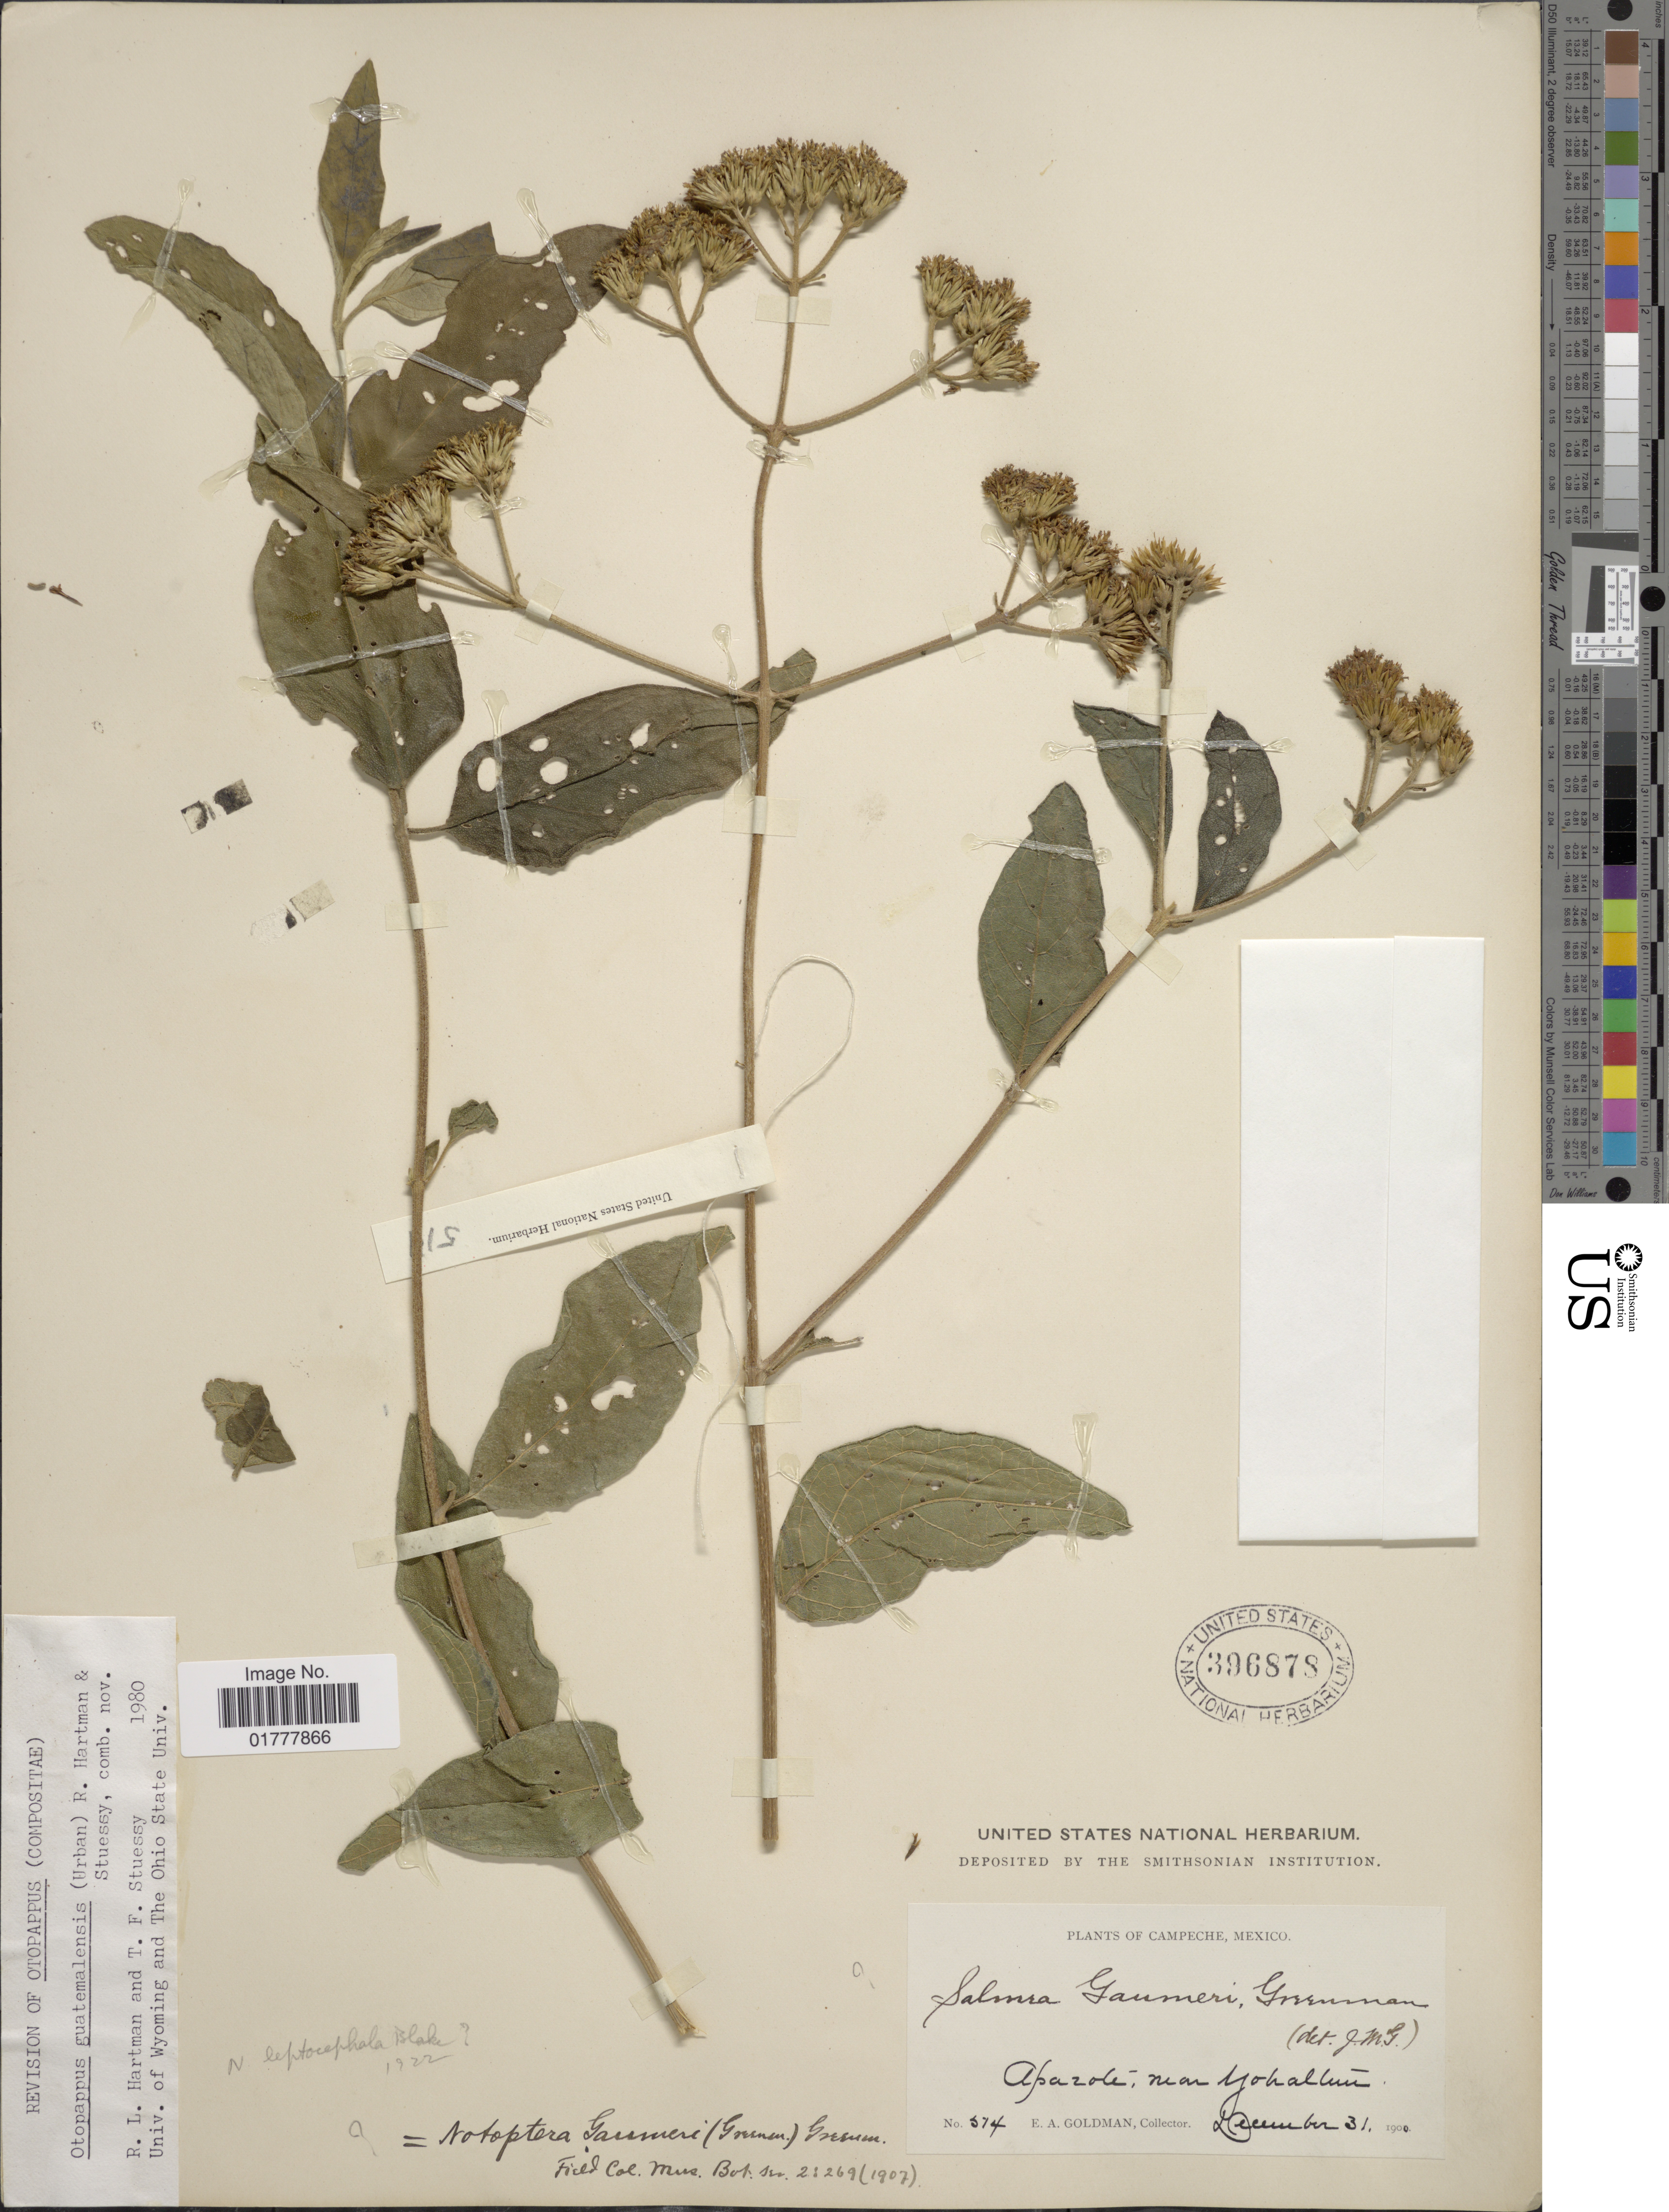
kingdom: Plantae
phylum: Tracheophyta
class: Magnoliopsida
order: Asterales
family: Asteraceae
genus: Otopappus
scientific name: Otopappus guatemalensis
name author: (Urb.) R.L. Hartm. & Steussy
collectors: E. A. Goldman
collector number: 574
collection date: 1900-12-31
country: Mexico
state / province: Campeche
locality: Campeche, Mexico, Aparole, near Yohallun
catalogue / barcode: US 396878